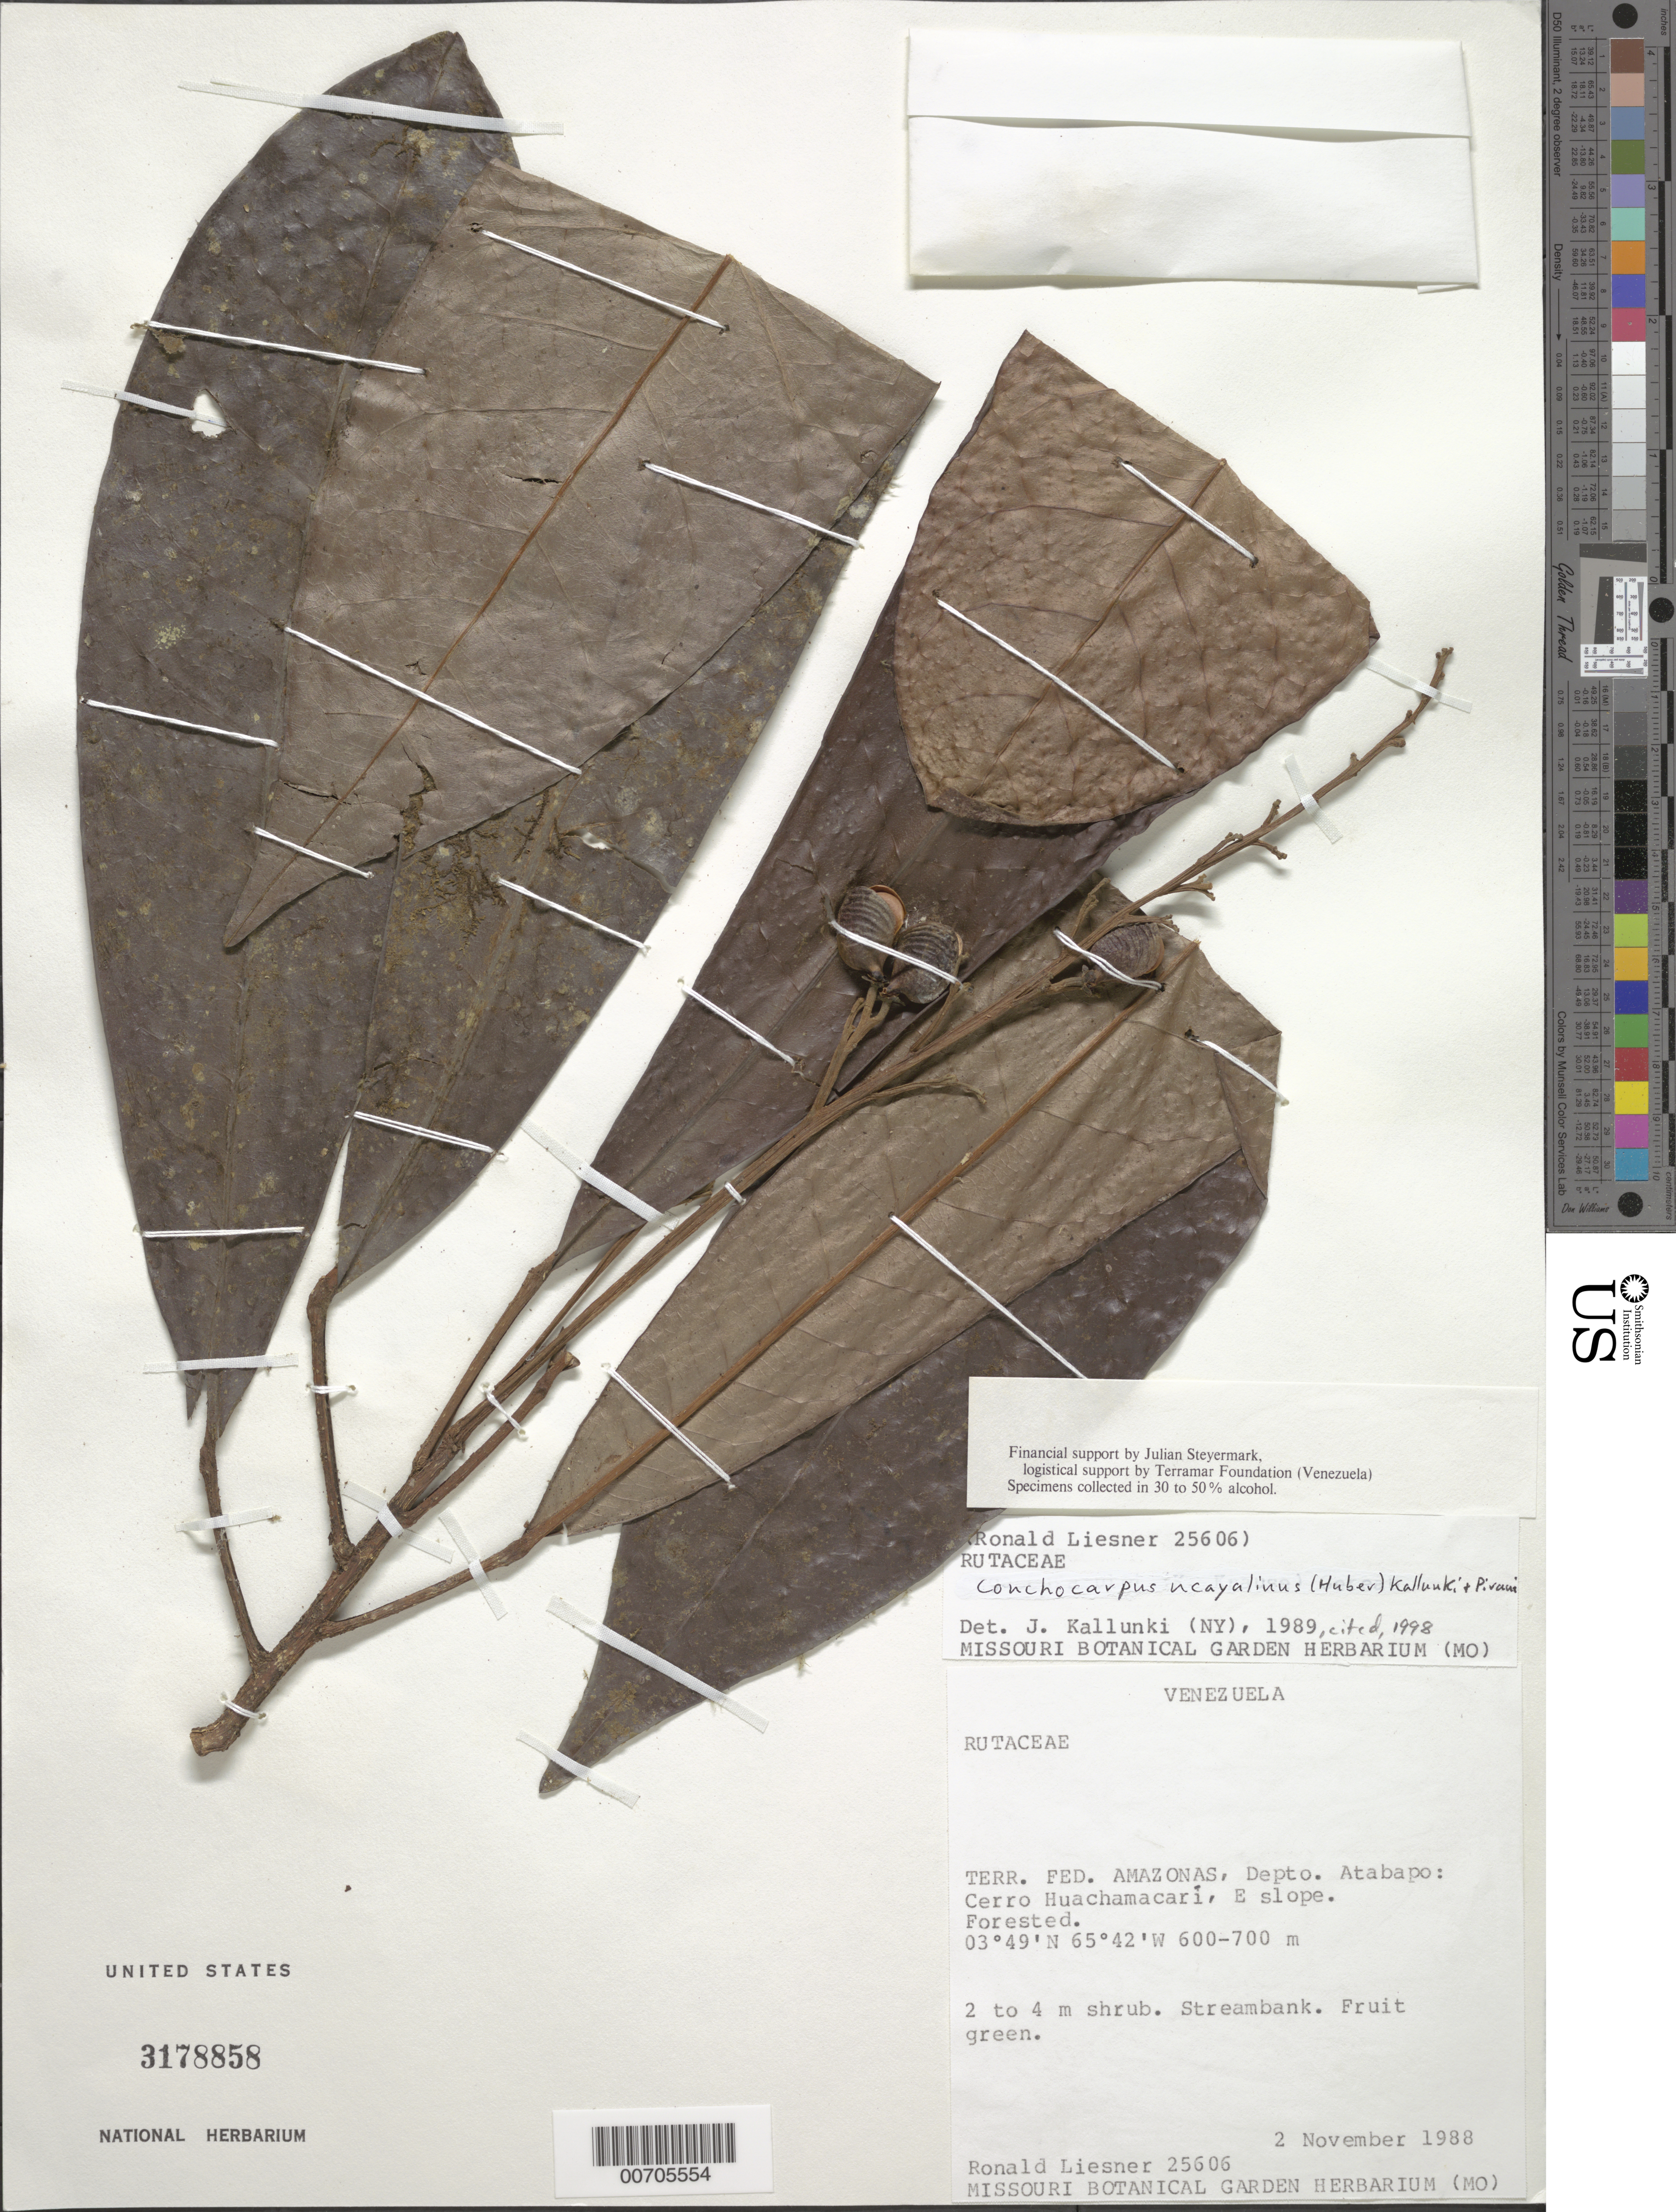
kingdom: Plantae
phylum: Tracheophyta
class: Magnoliopsida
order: Sapindales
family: Rutaceae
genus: Conchocarpus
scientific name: Conchocarpus ucayalinus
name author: (Huber) Kallunki & Pirani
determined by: Kallunki, Jacquelyn A.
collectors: R. L. Liesner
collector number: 25606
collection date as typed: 2-Nov-88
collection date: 1988-11-02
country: Venezuela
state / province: Amazonas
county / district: Atabapo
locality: Cerro Huachamacari, E slope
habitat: Forested E slope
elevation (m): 600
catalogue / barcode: US 3178858